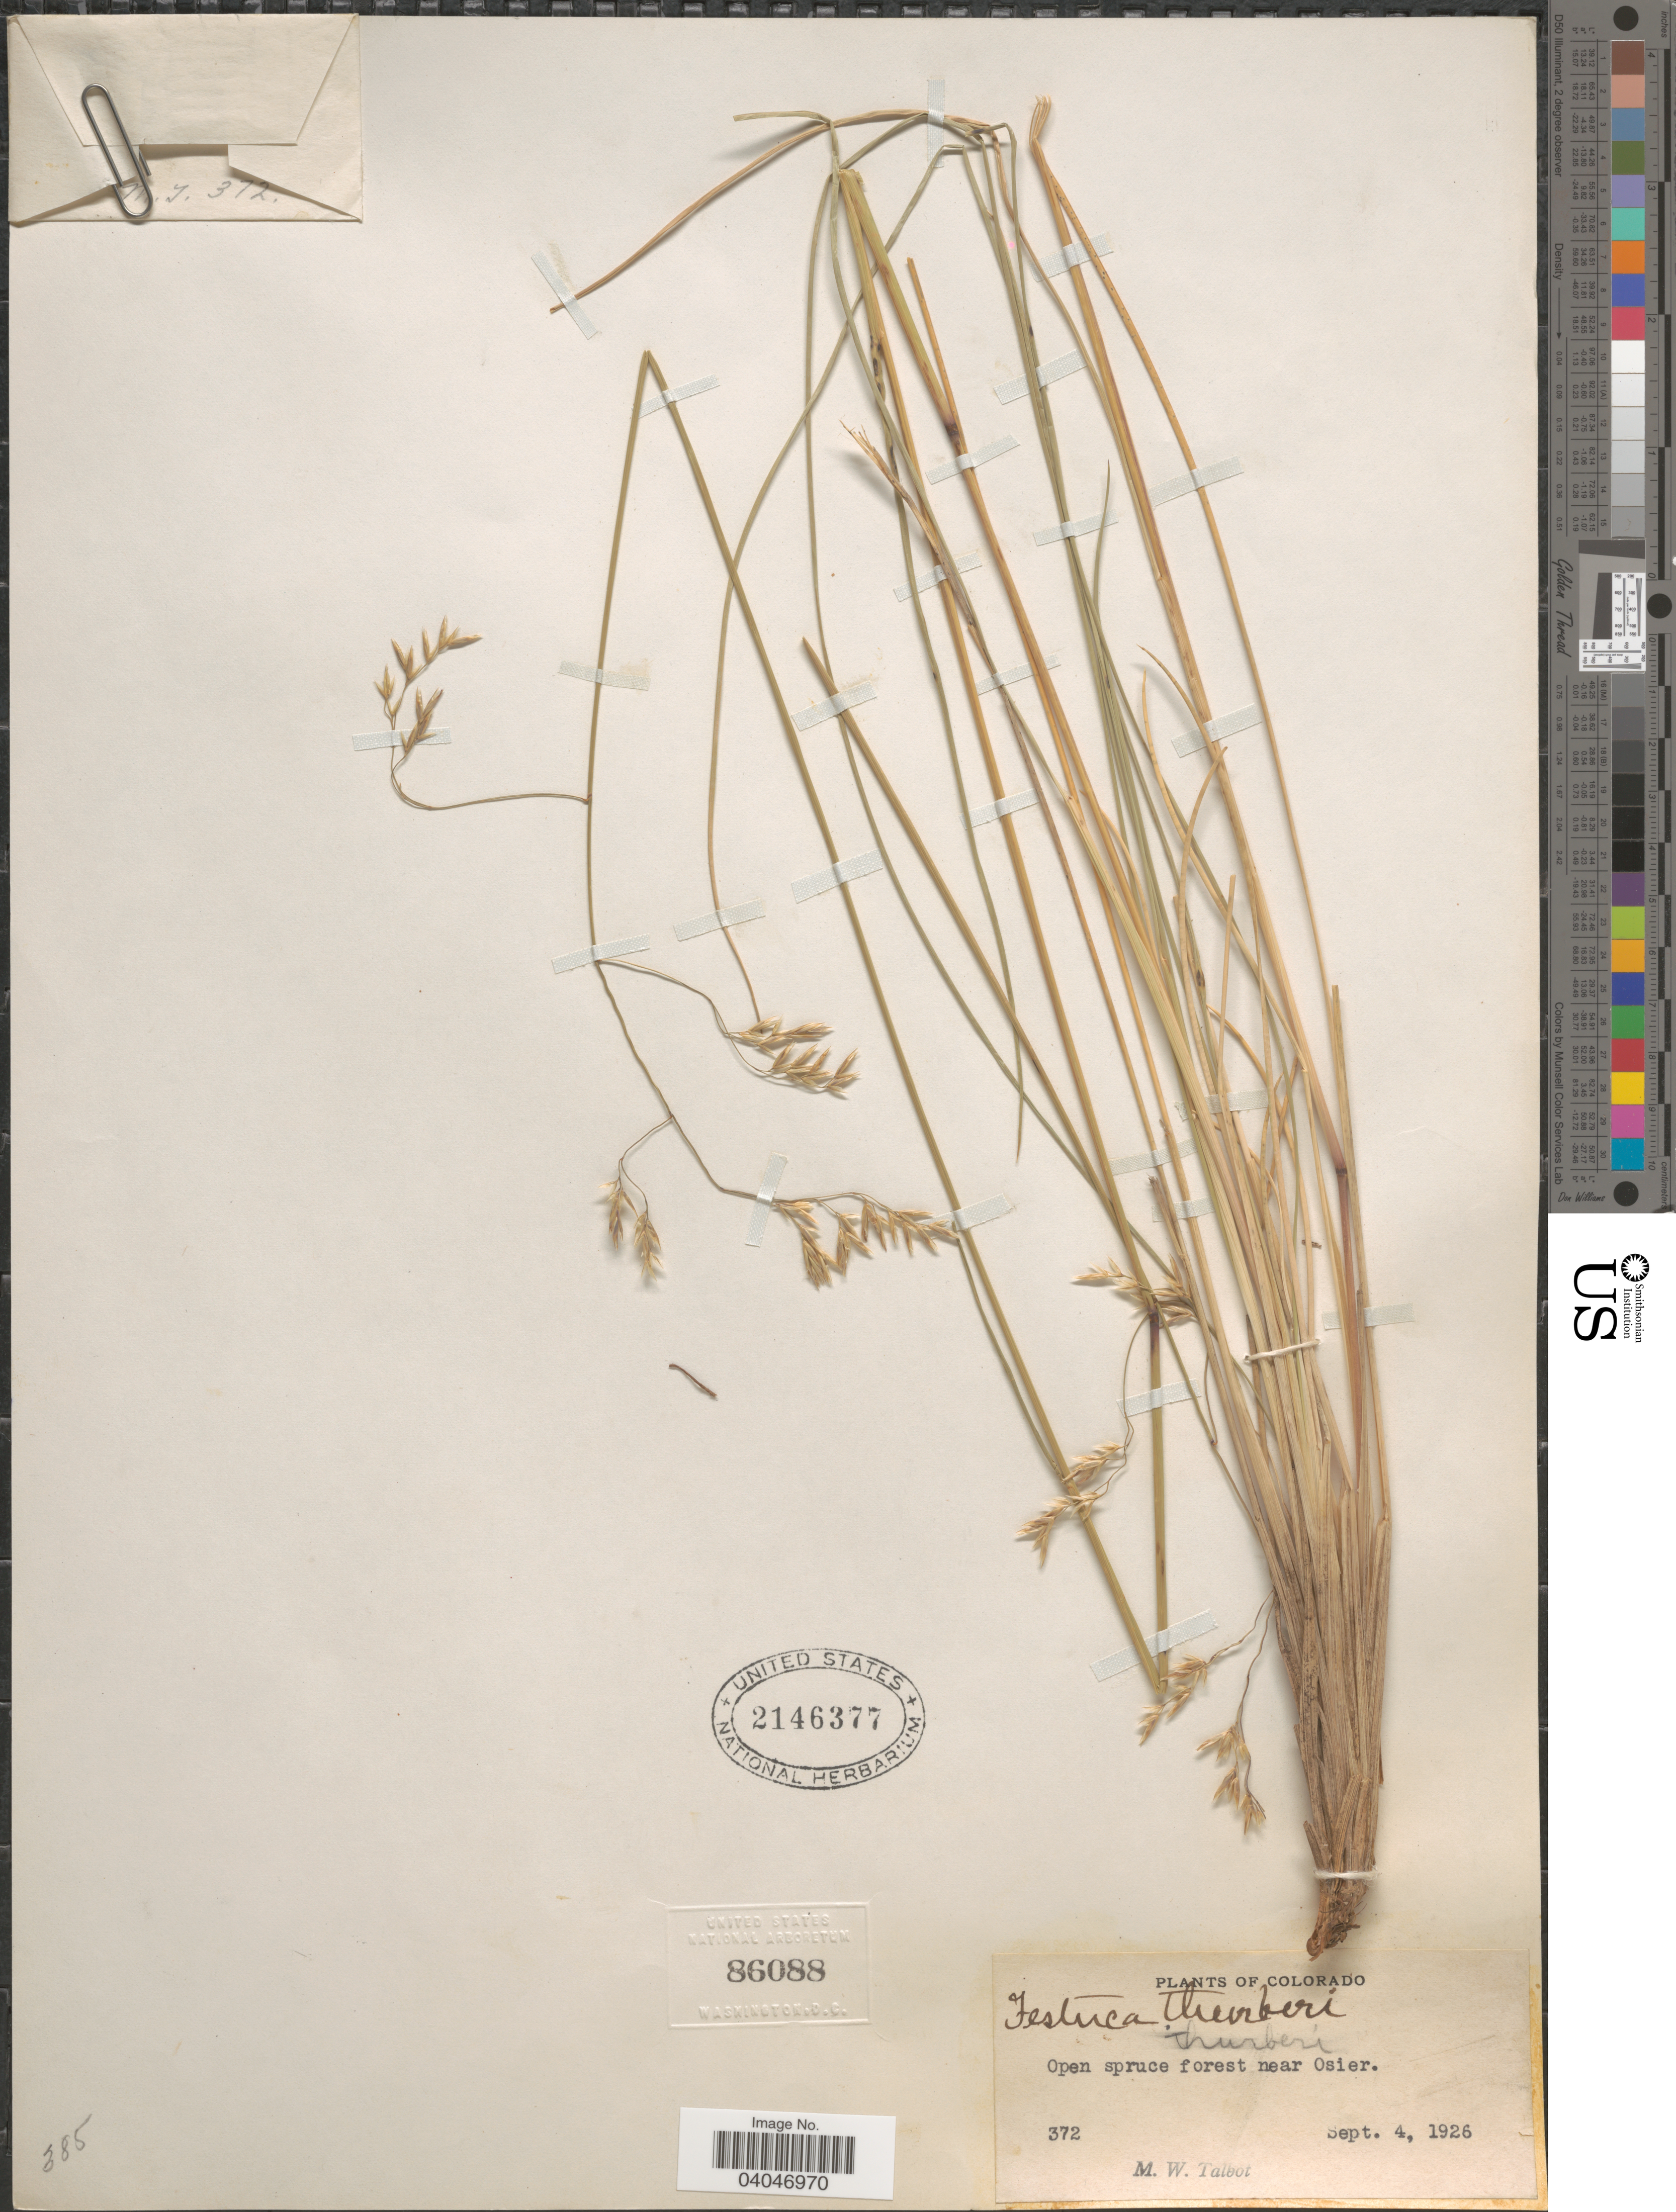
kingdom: Plantae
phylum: Tracheophyta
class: Liliopsida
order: Poales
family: Poaceae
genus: Festuca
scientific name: Festuca thurberi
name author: Vasey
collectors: M. Talbot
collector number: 372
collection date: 1926-09-04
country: United States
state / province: Colorado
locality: Forest near Osier.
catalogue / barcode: US 2146377